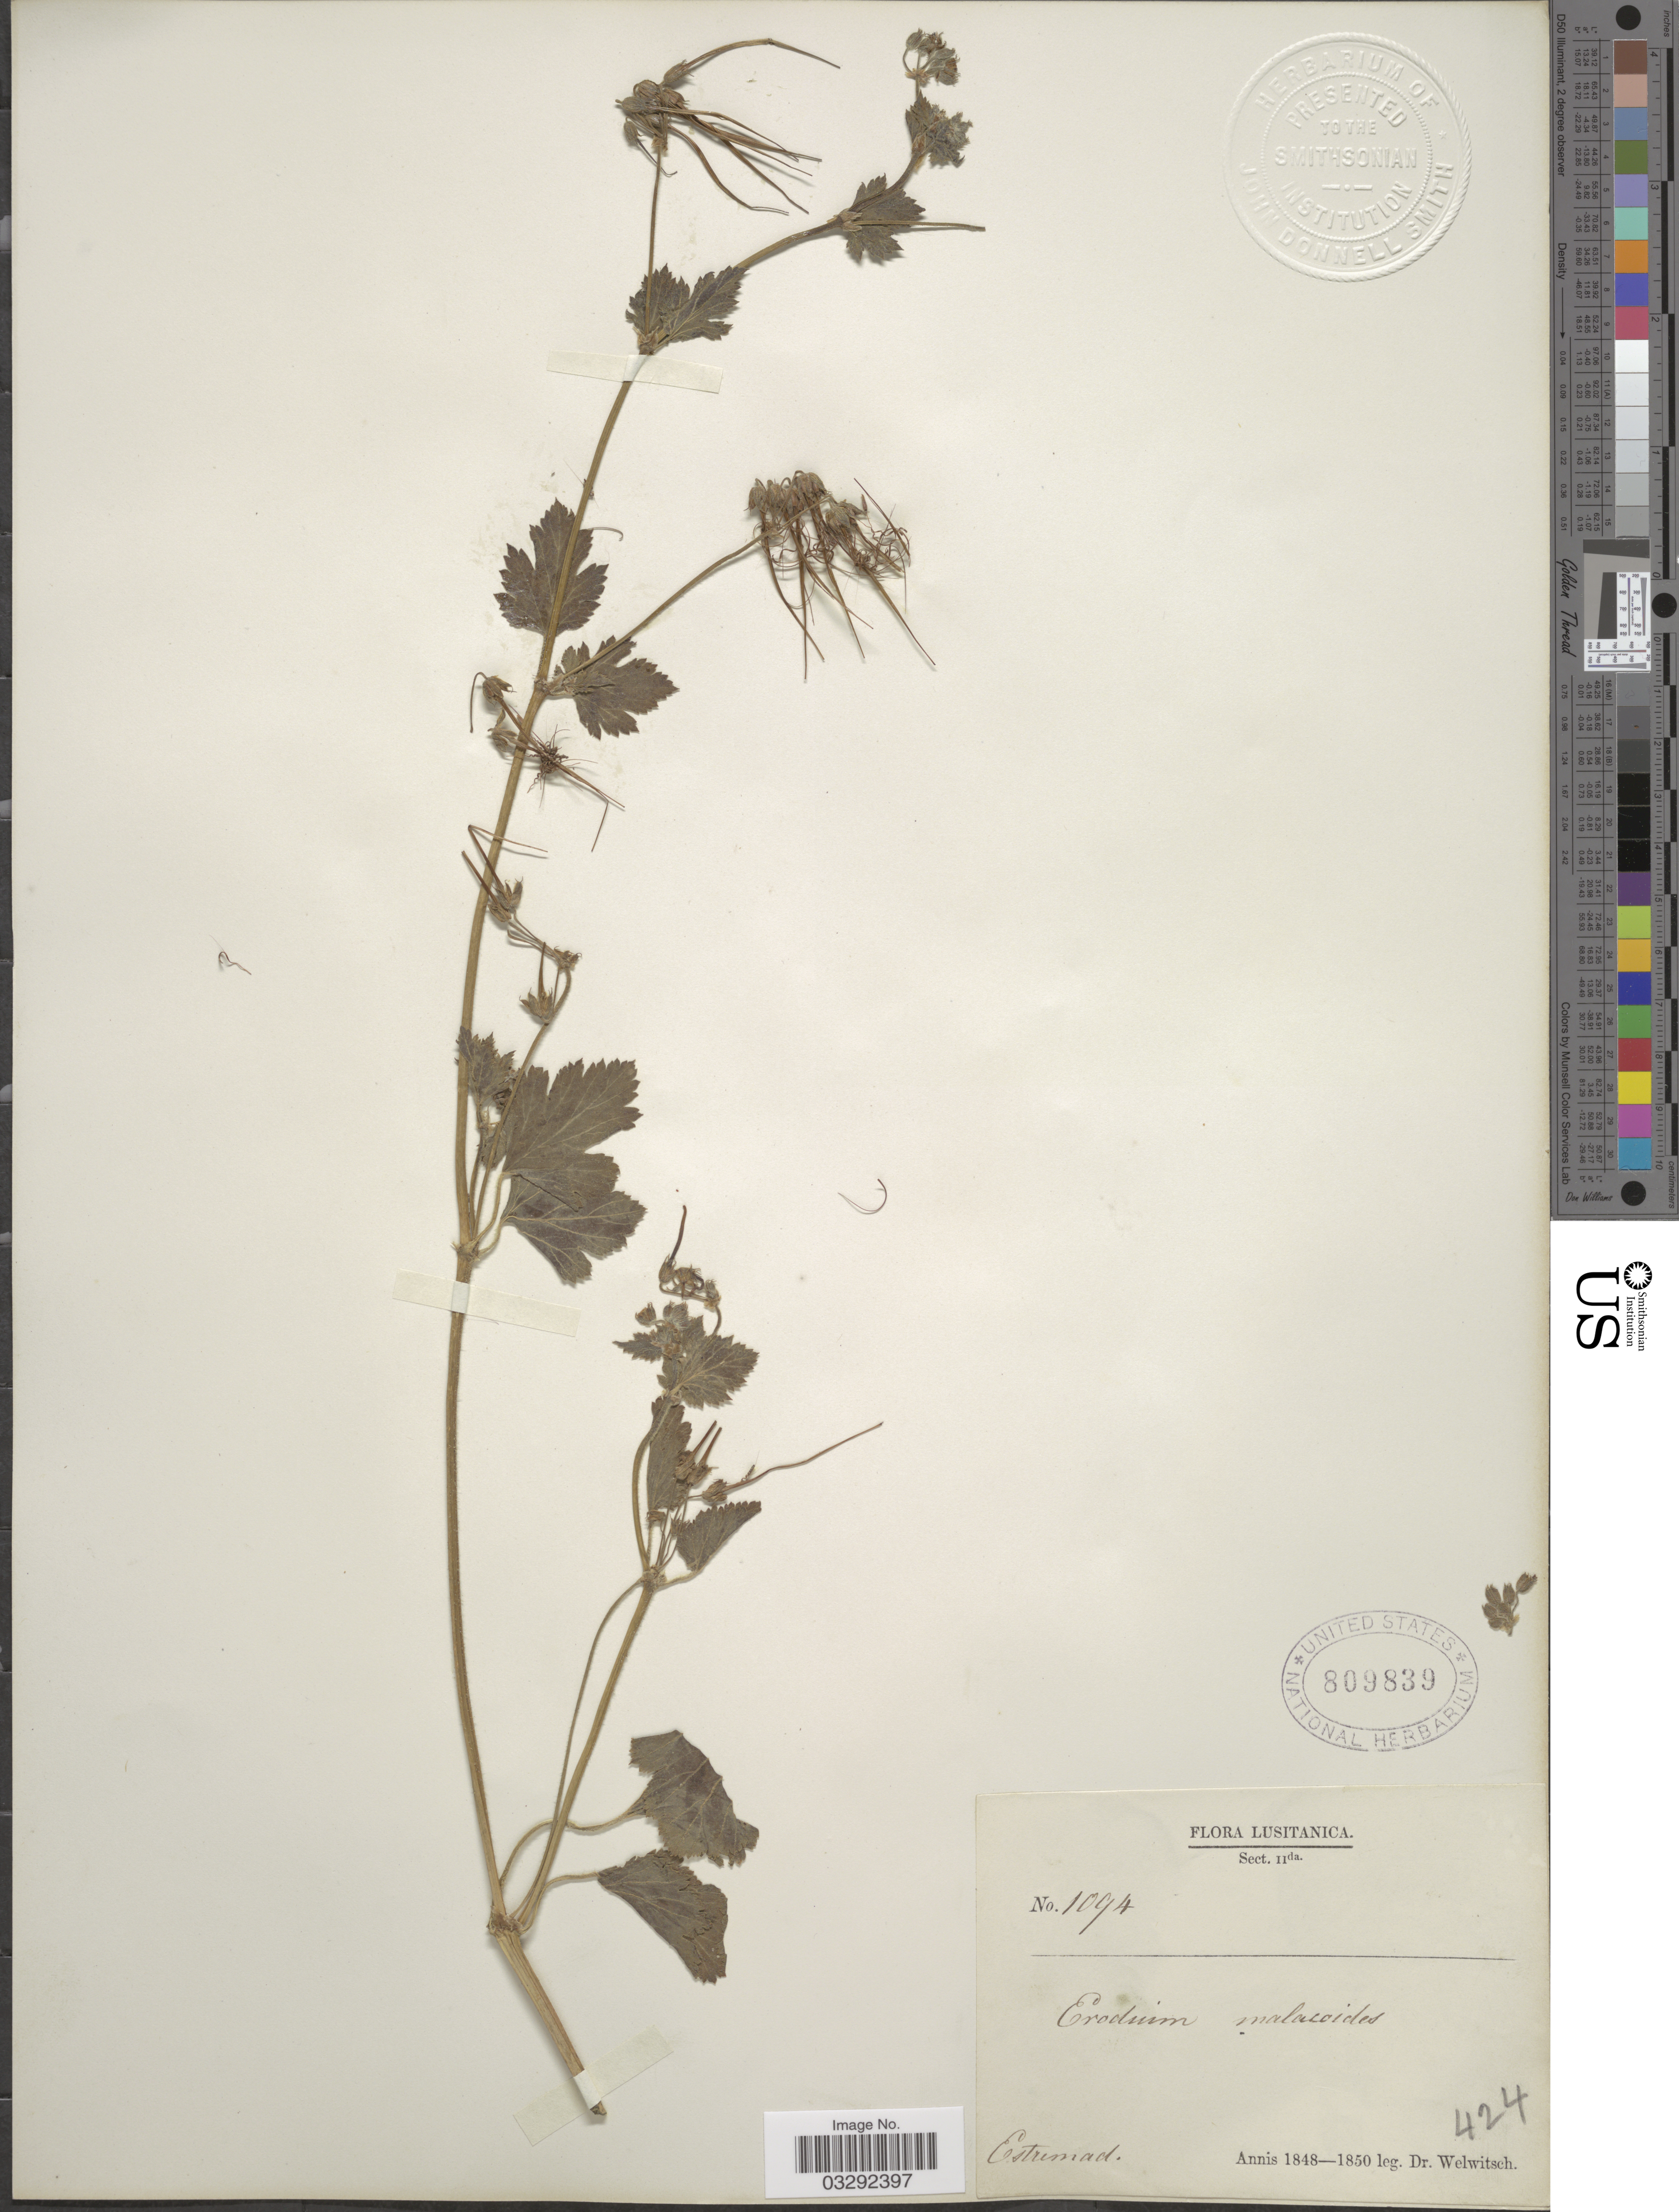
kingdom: Plantae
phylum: Tracheophyta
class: Magnoliopsida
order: Geraniales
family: Geraniaceae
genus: Erodium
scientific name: Erodium malacoides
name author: (L.) L'Hér.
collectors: -. Welwitsch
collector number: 1094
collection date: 1848/1850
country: Portugal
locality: Lusitanica. Estremad.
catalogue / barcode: US 809839